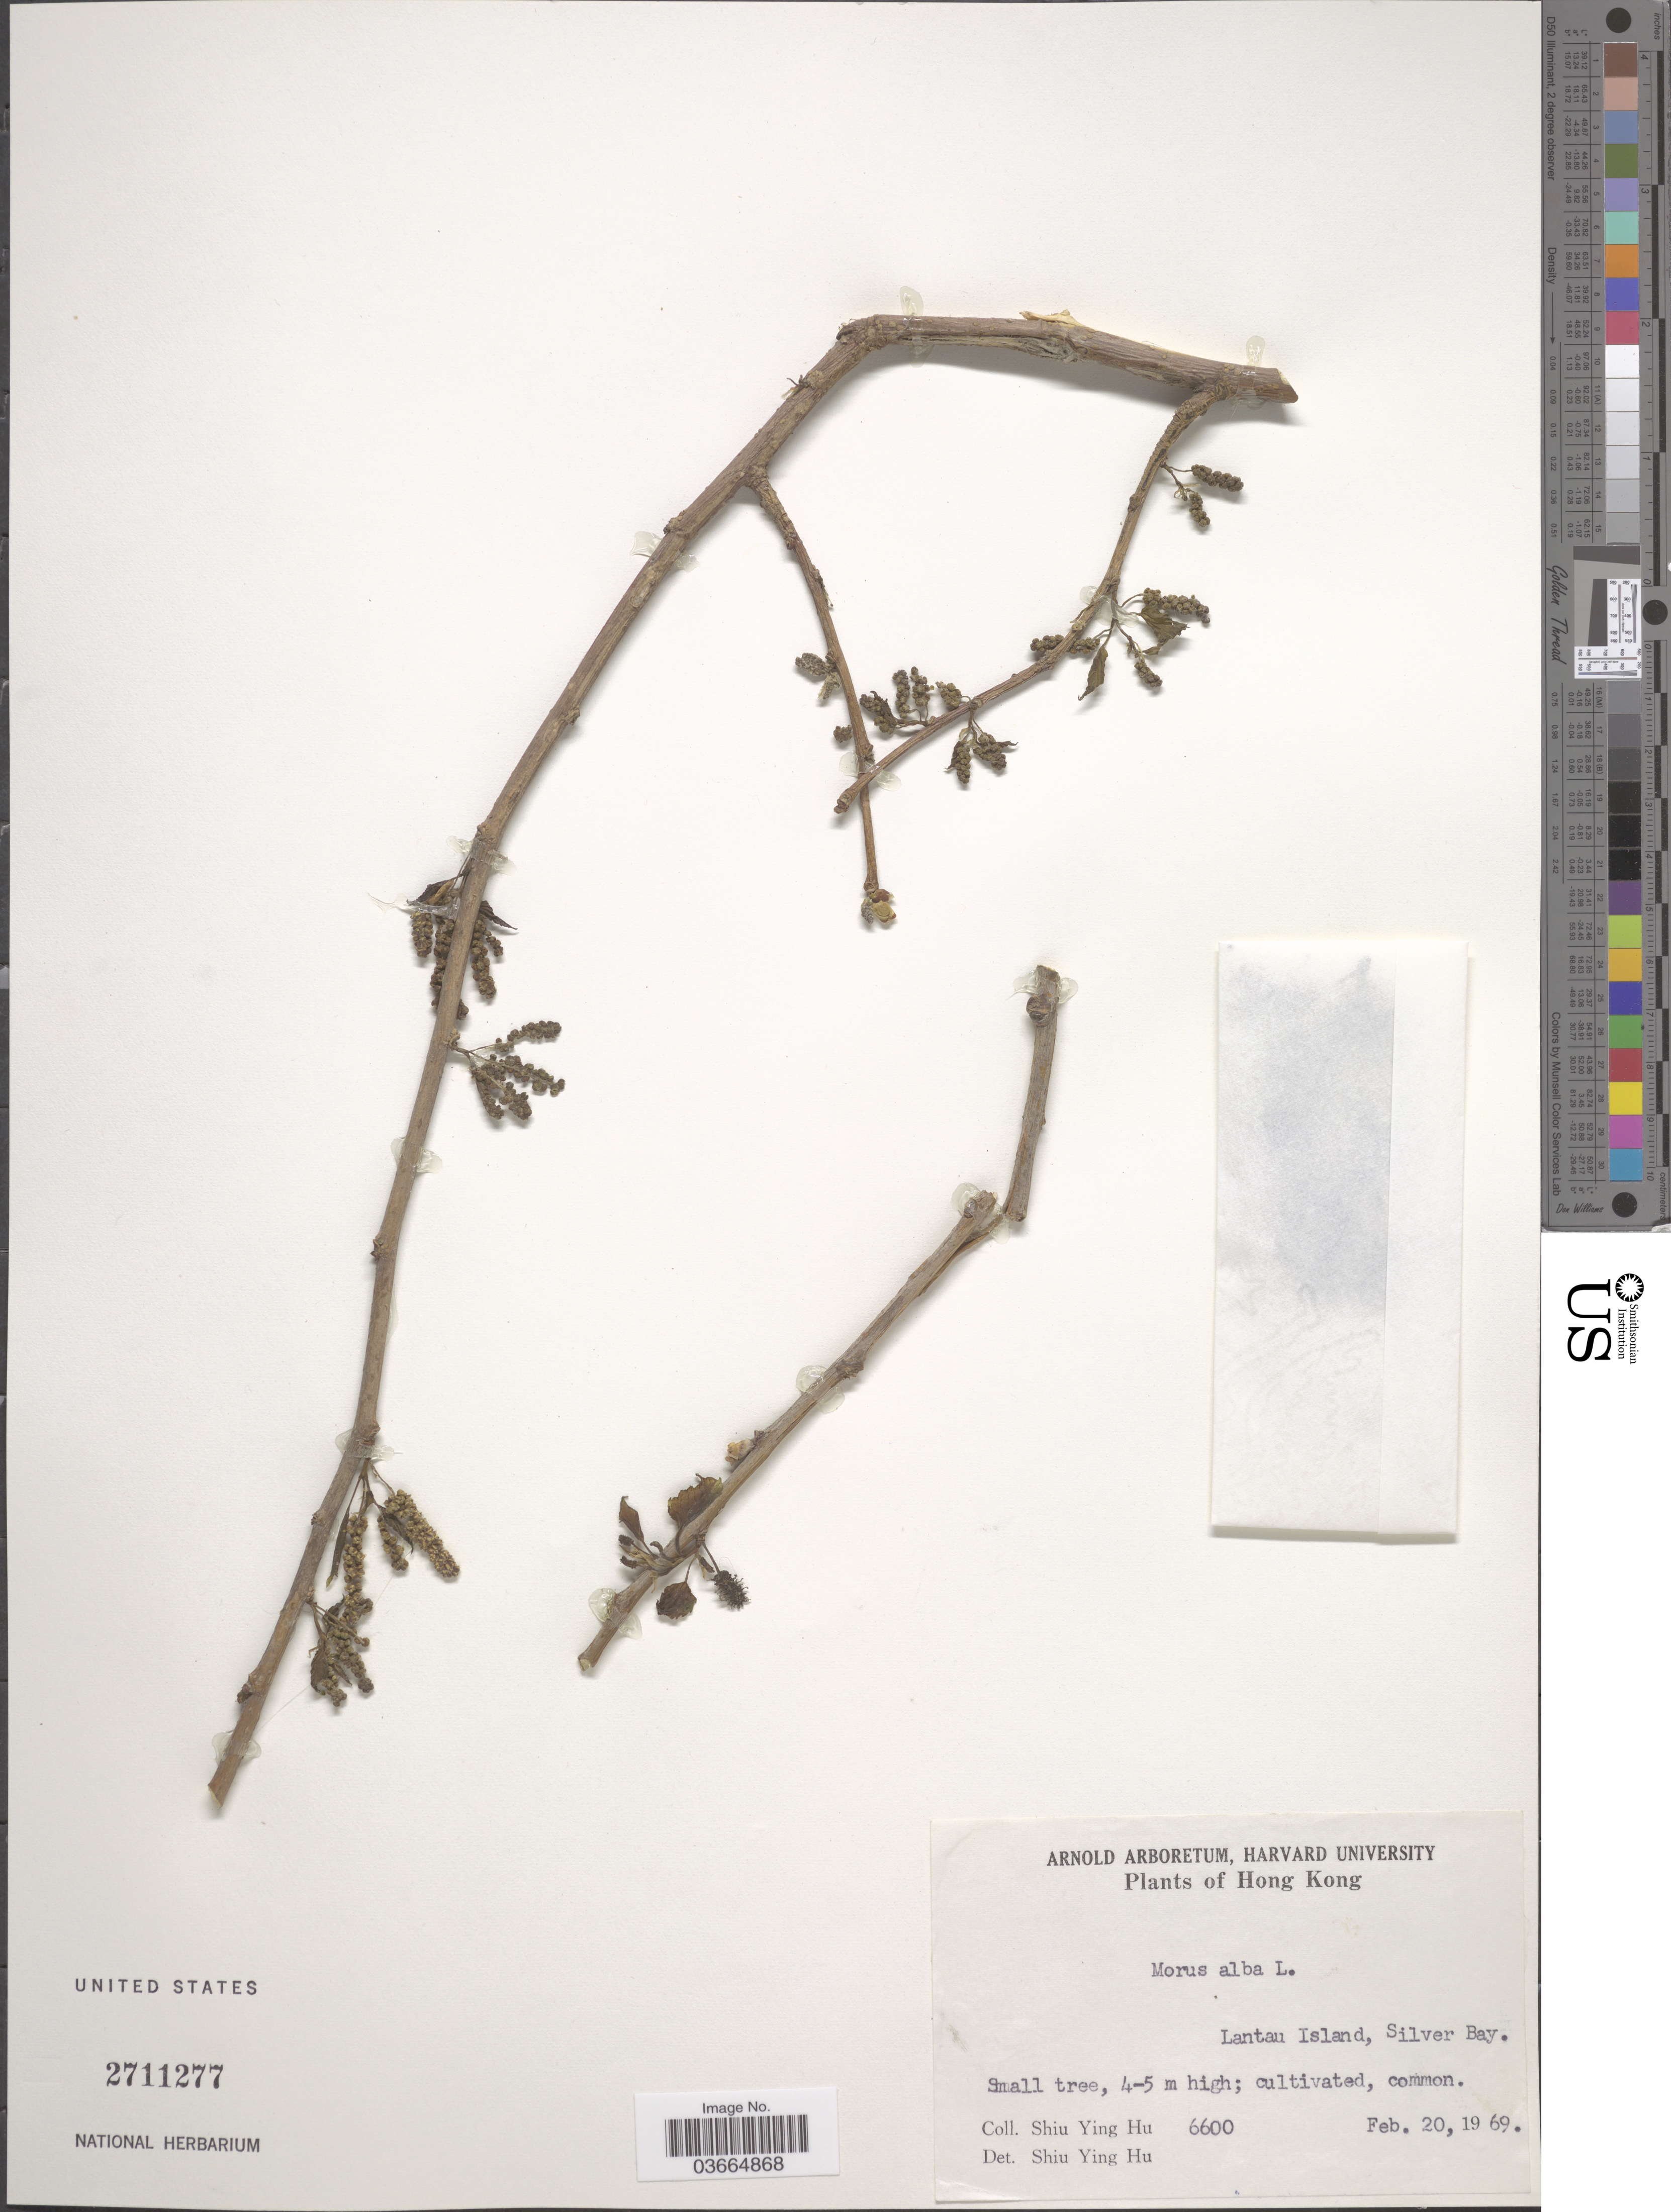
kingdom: Plantae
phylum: Tracheophyta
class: Magnoliopsida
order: Rosales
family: Moraceae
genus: Morus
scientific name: Morus alba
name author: L.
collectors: S. Y. Hu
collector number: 6600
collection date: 1969-02-20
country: China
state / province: Hong Kong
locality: Lantau Island, Silver Bay.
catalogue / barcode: US 2711277